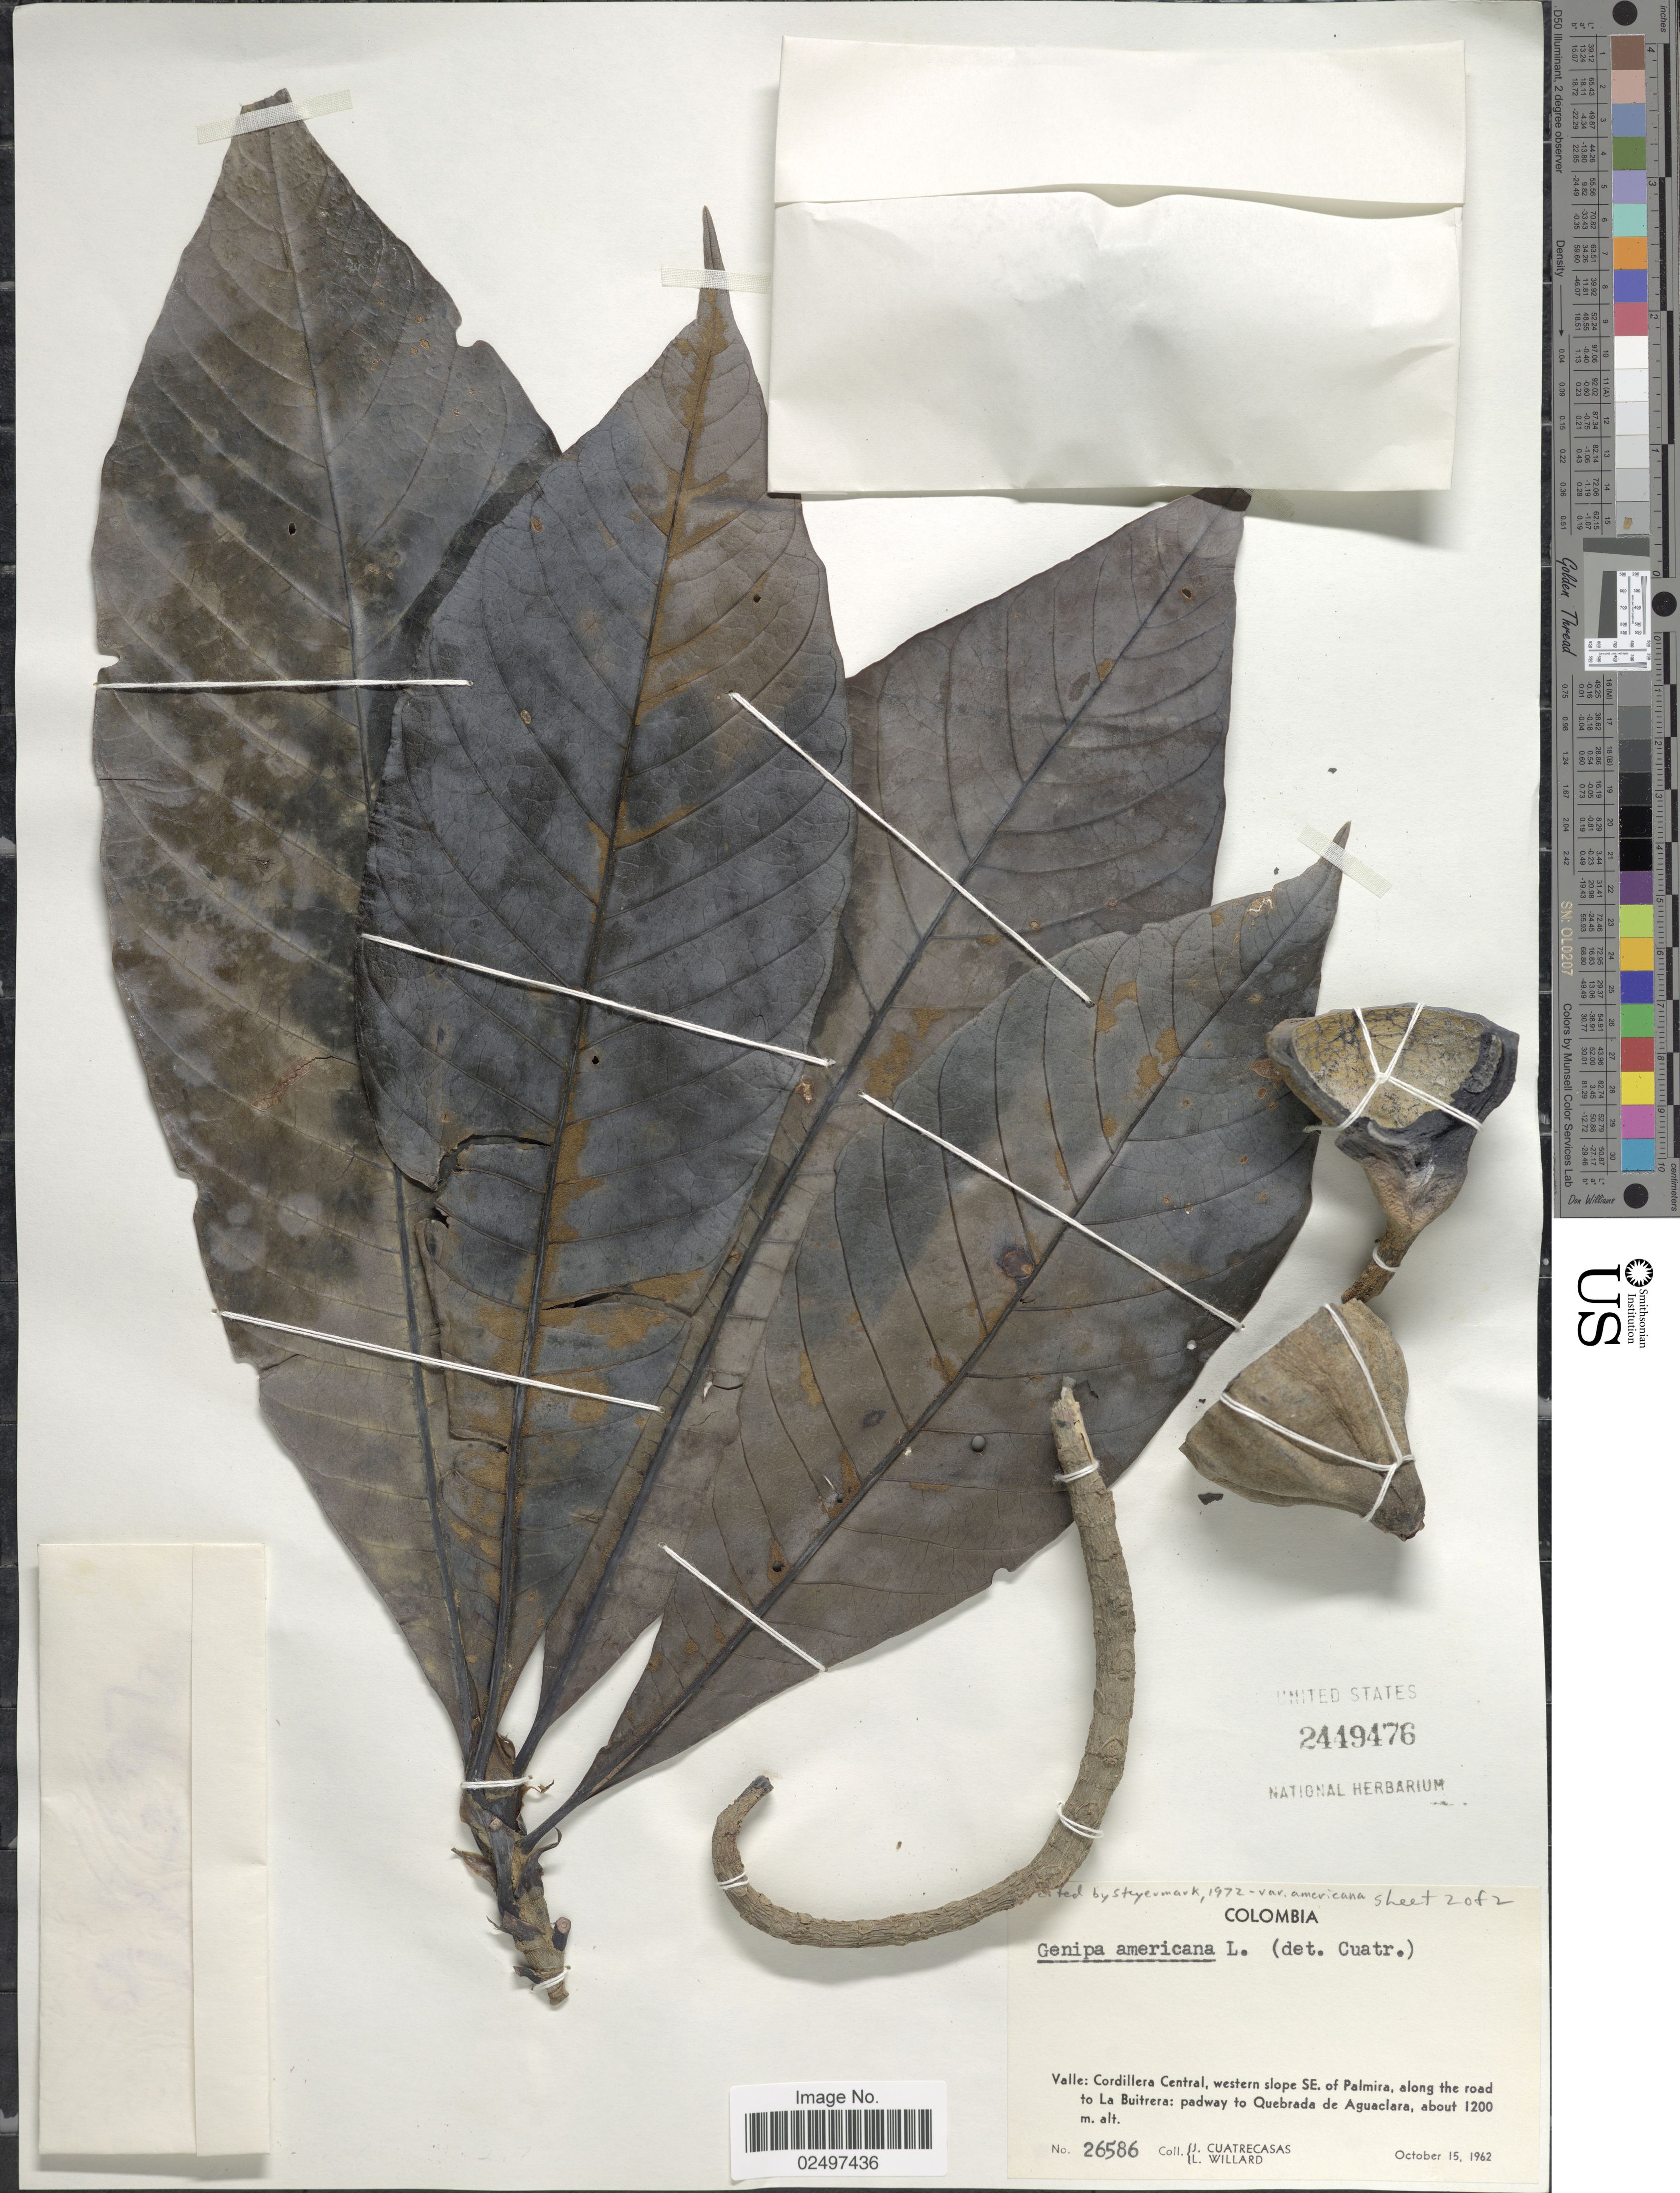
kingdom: Plantae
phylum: Tracheophyta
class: Magnoliopsida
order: Gentianales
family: Rubiaceae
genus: Genipa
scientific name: Genipa americana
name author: L.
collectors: J. Cuatrecasas & L. Willard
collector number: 26586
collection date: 1962-10-15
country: Colombia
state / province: Valle del Cauca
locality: Valle: Cordillera Central, western slope SE. of Pamira, along the road to La Buitrera: padway to Quebrada de Aguaclara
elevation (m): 1200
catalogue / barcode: US 2449476